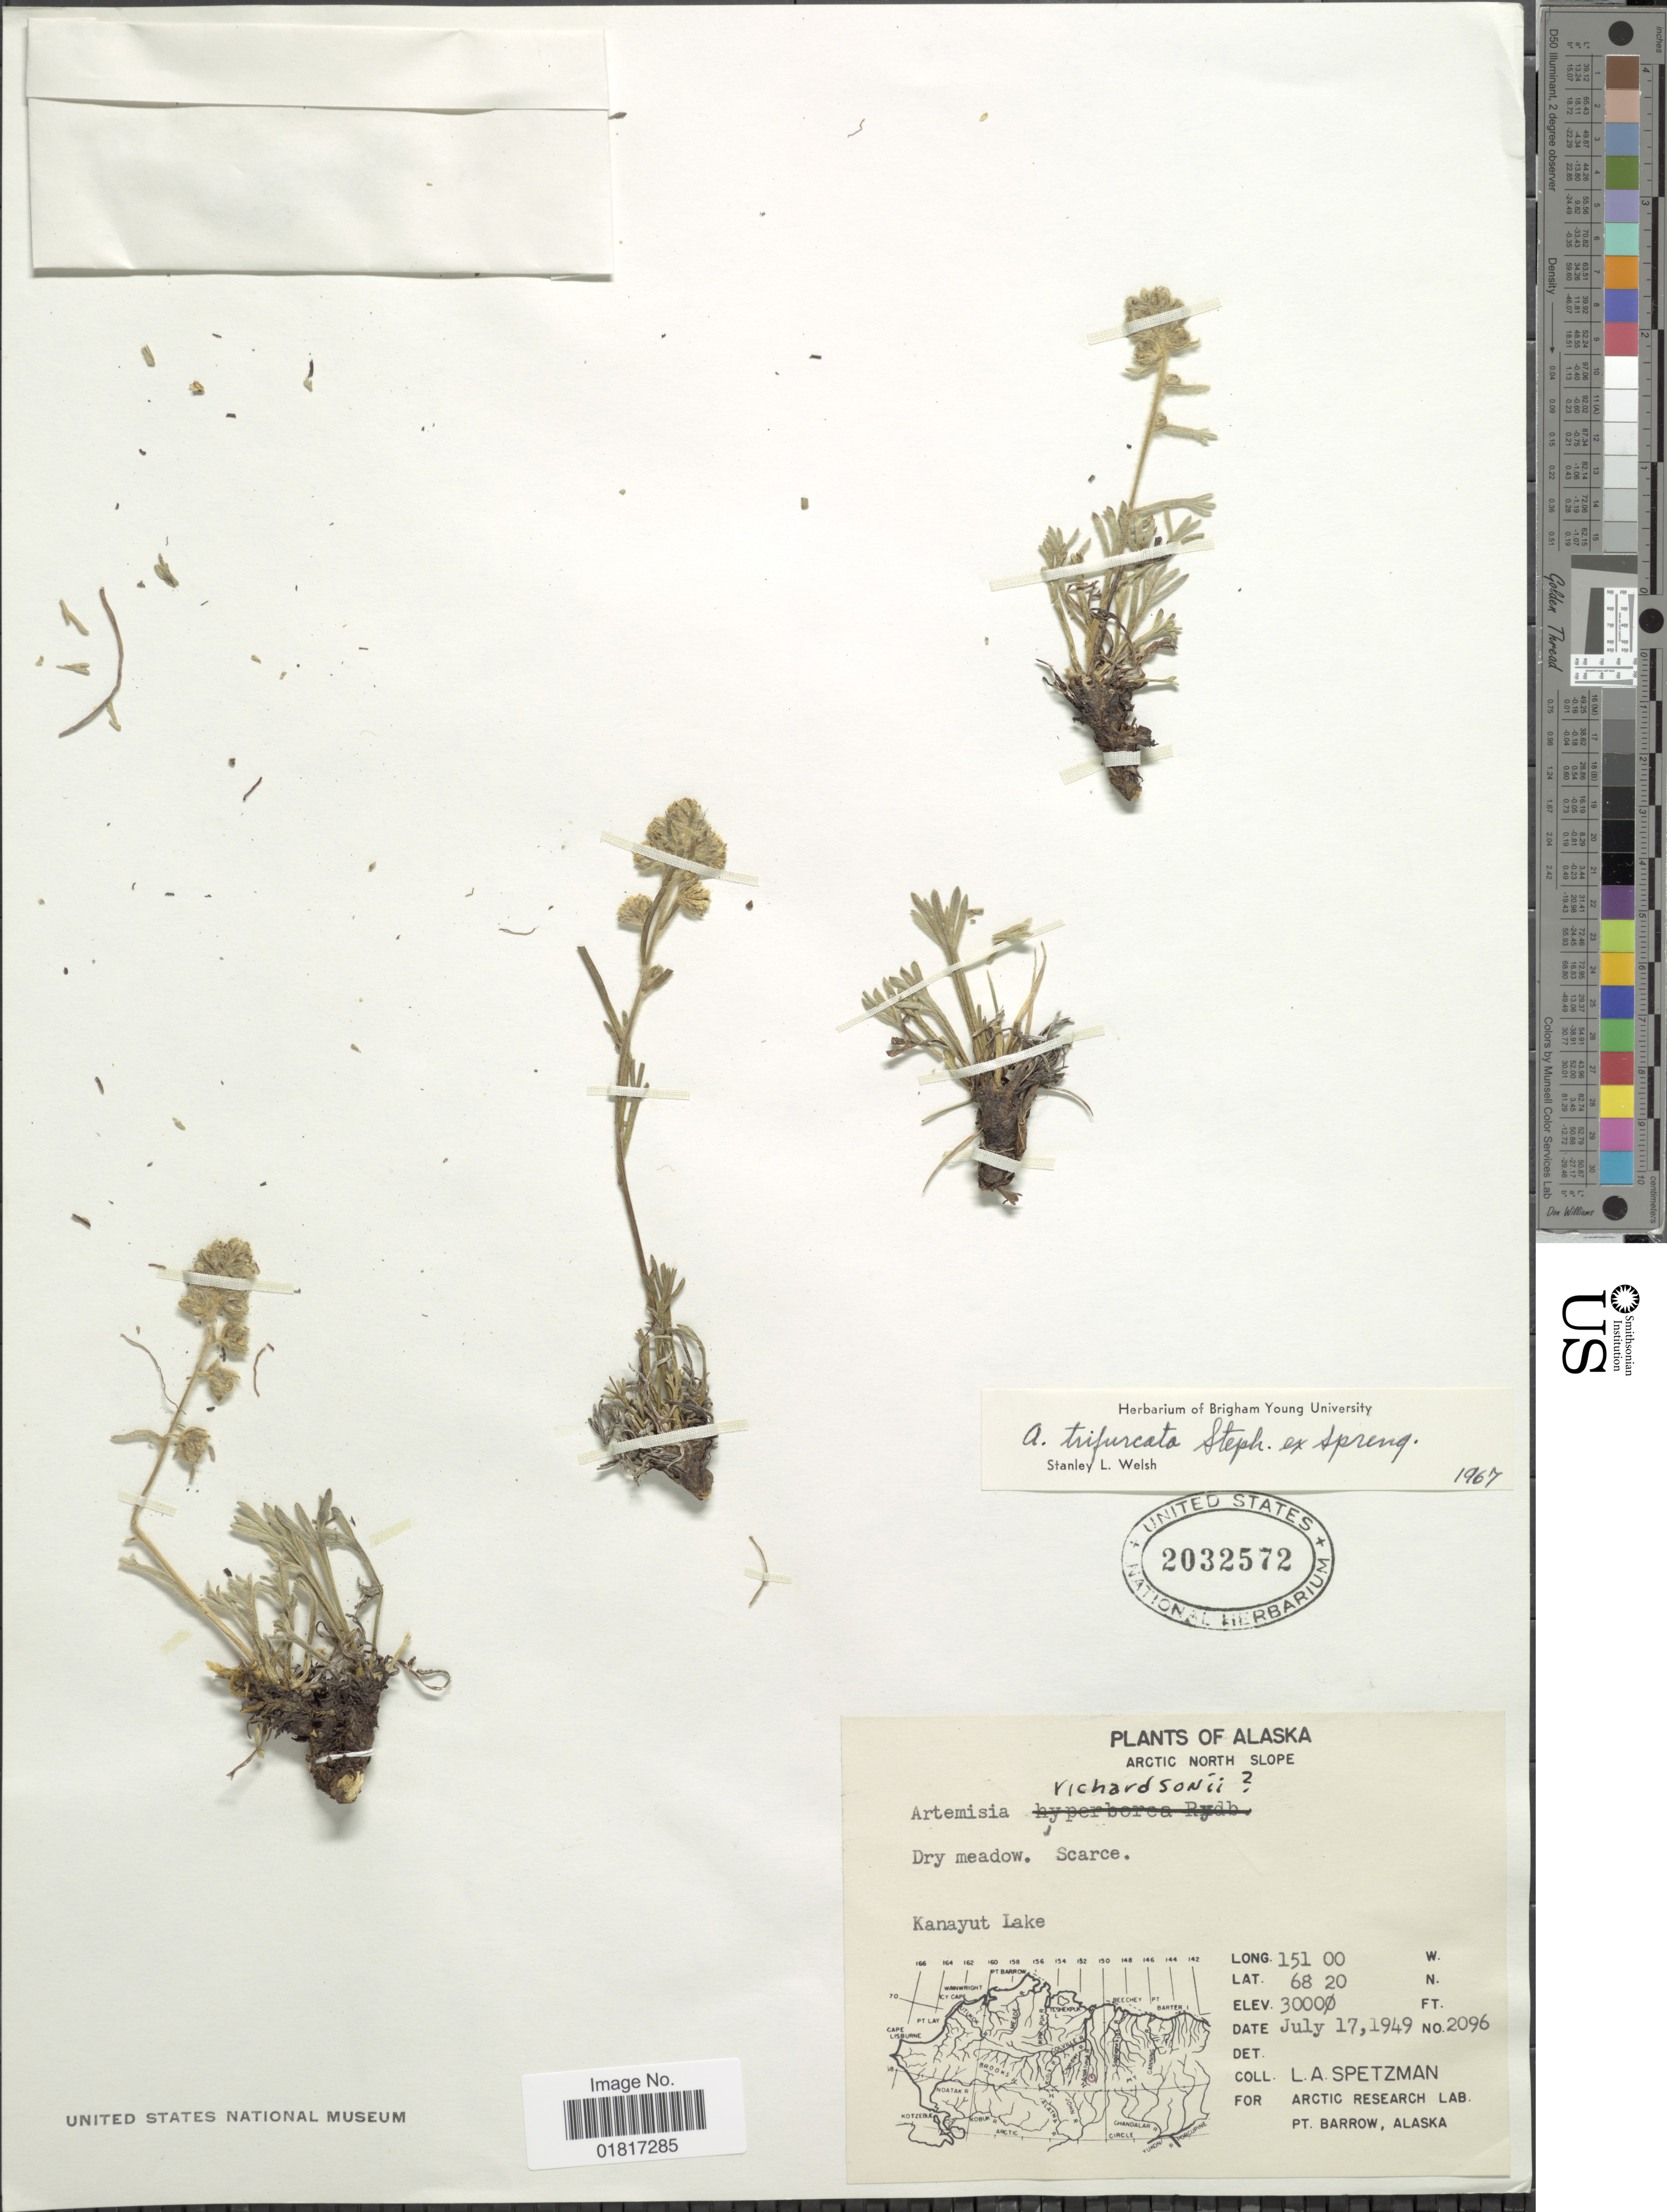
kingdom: Plantae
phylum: Tracheophyta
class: Magnoliopsida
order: Asterales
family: Asteraceae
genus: Artemisia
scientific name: Artemisia trifurcata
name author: Steph. ex Spreng.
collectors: L. Spetzman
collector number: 2096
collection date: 1949-07-17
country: United States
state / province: Alaska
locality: Arctic North Slope, Dry meadow. Scarce, Kanayut Lake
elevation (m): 914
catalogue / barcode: US 2032572